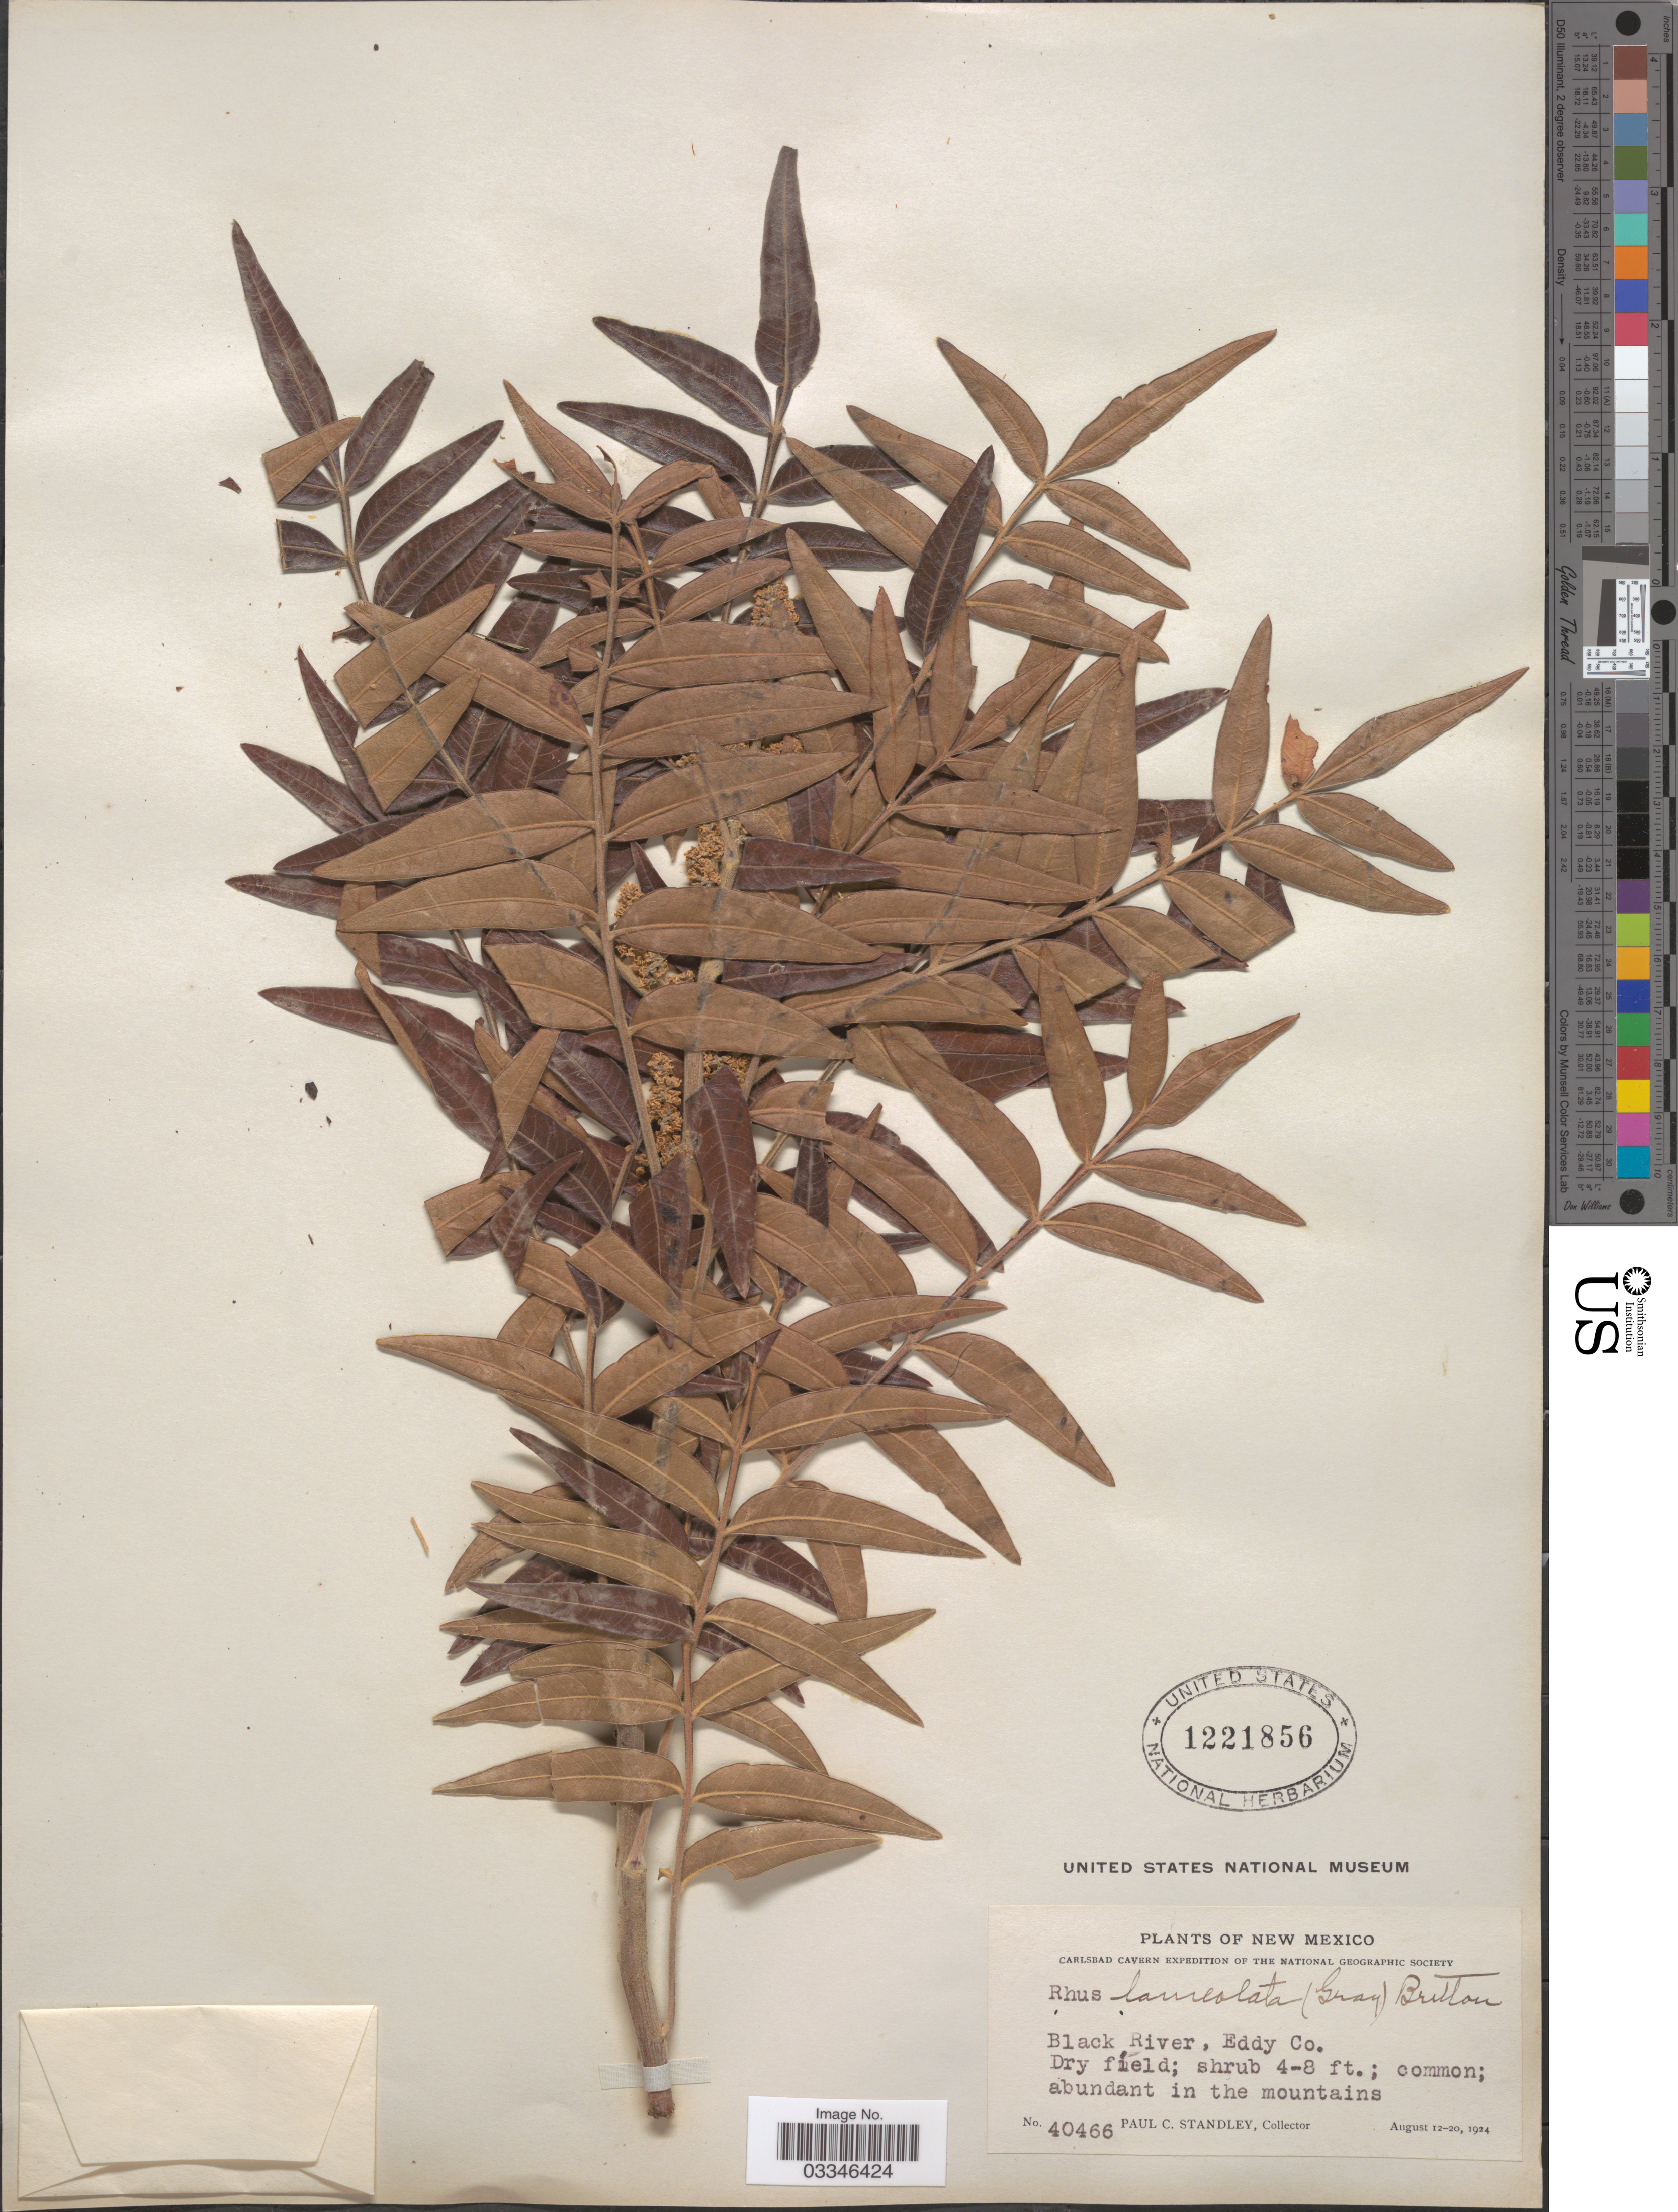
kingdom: Plantae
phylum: Tracheophyta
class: Magnoliopsida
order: Sapindales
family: Anacardiaceae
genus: Rhus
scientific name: Rhus lanceolata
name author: (A. Gray) Britton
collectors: P. C. Standley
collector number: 40466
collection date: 1924-08-12/1924-08-20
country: United States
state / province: New Mexico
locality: Black River, Eddy Co.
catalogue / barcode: US 1221856